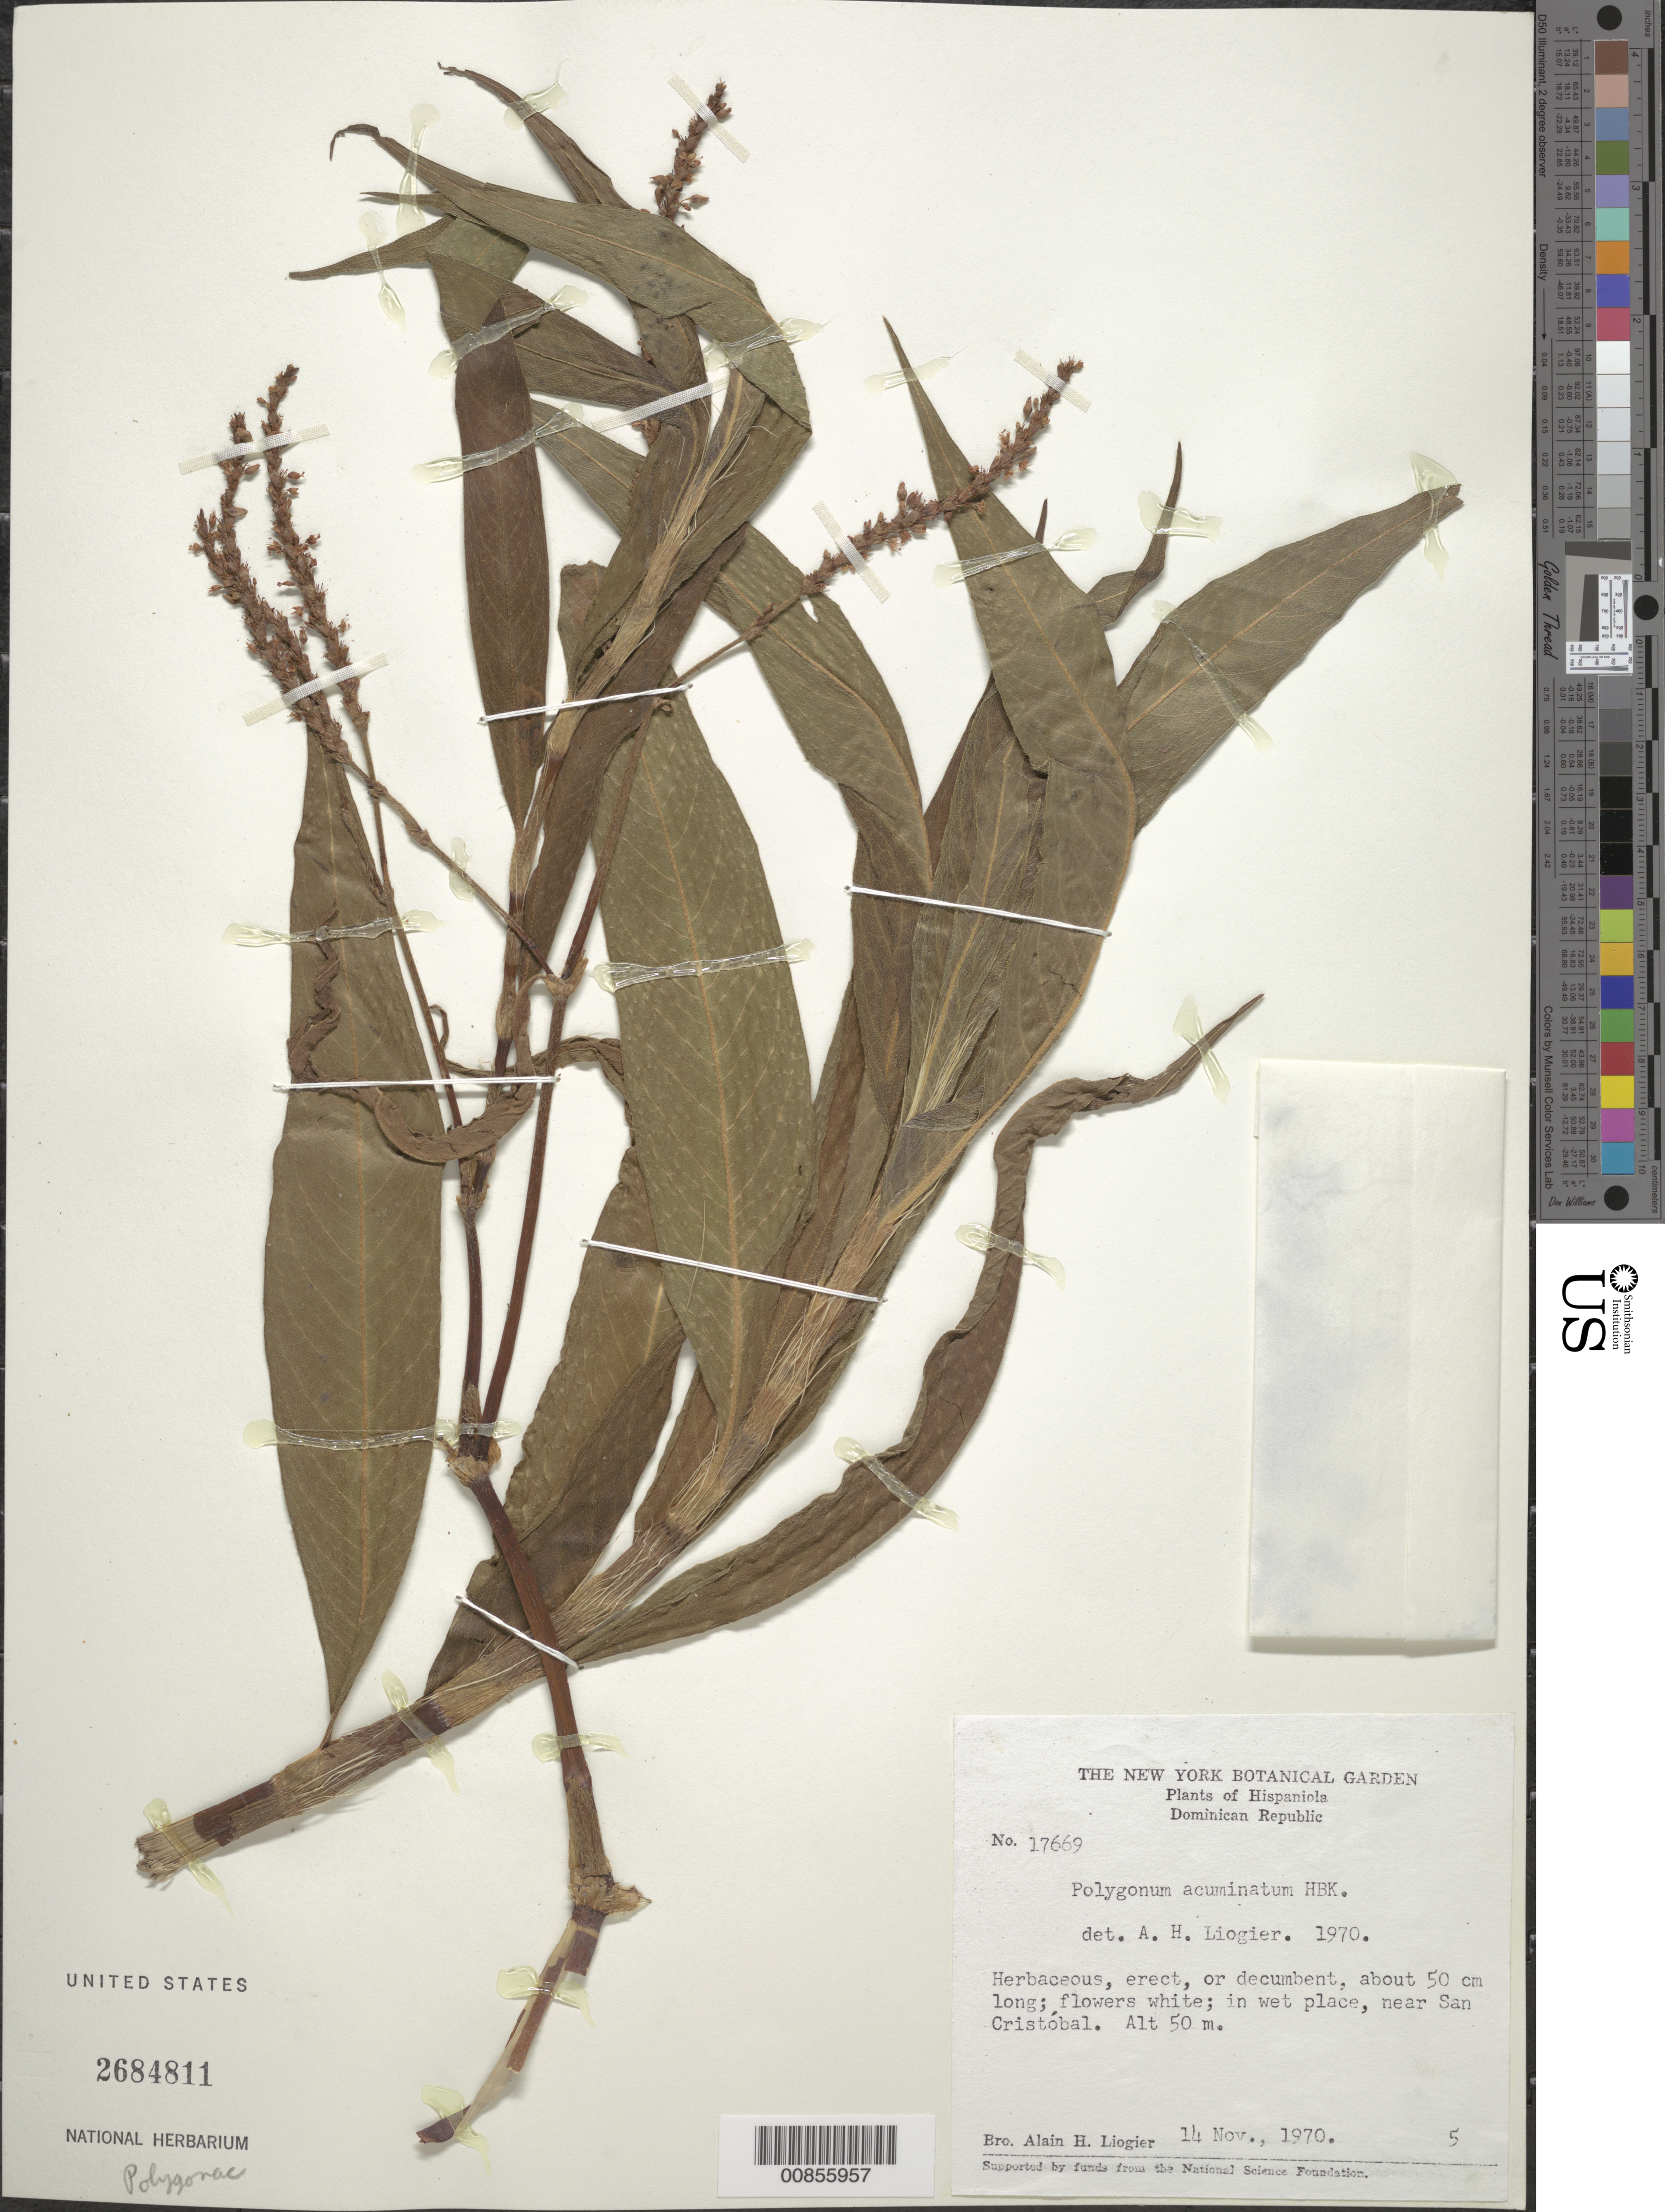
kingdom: Plantae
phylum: Tracheophyta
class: Magnoliopsida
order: Caryophyllales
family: Polygonaceae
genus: Persicaria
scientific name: Persicaria sp.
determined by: Atha, D. E.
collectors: A. H. Liogier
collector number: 17669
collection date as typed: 14 Nov 1970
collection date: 1970-11-14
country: Dominican Republic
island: Hispaniola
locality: Near San Cristóbal.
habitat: In wet place.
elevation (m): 50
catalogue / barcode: US 2684811